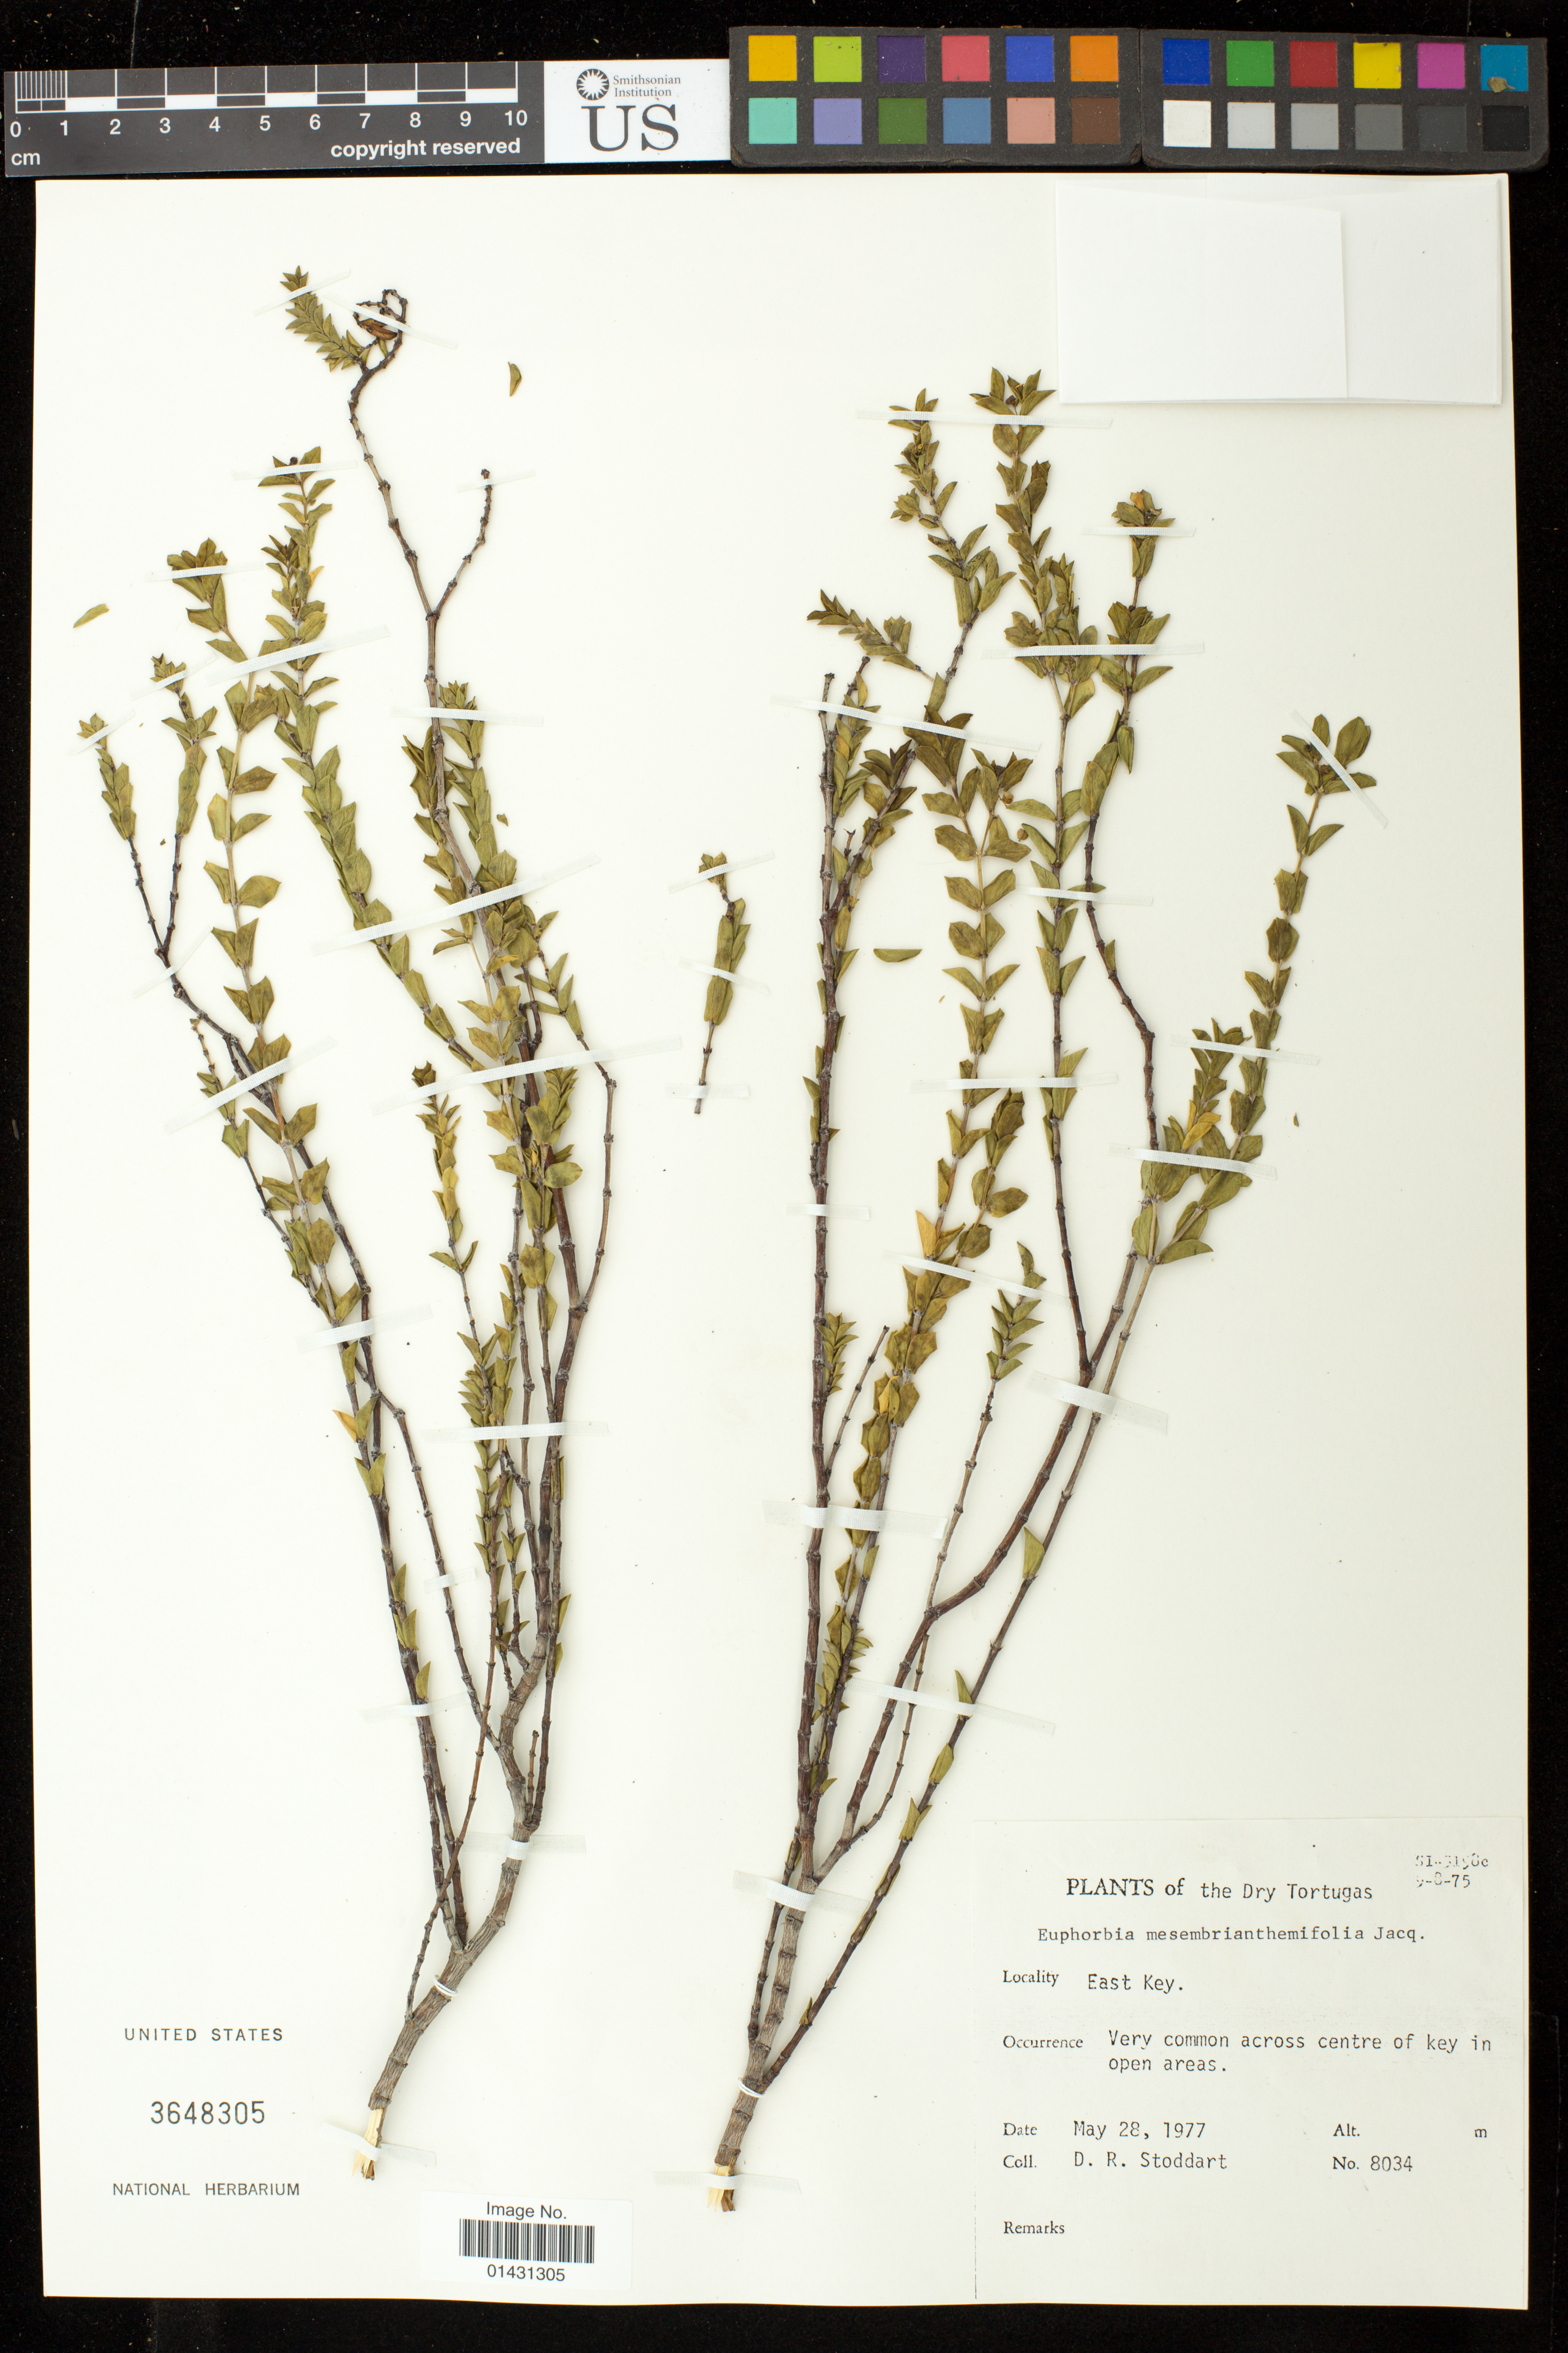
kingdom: Plantae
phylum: Tracheophyta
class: Magnoliopsida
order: Malpighiales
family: Euphorbiaceae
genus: Euphorbia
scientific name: Euphorbia mesembryanthemifolia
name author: Jacq.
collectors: D. R. Stoddart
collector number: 8034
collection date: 1977-05-28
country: United States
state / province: Florida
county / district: Monroe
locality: Dry Tortugas; East Key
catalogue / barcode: US 3648305